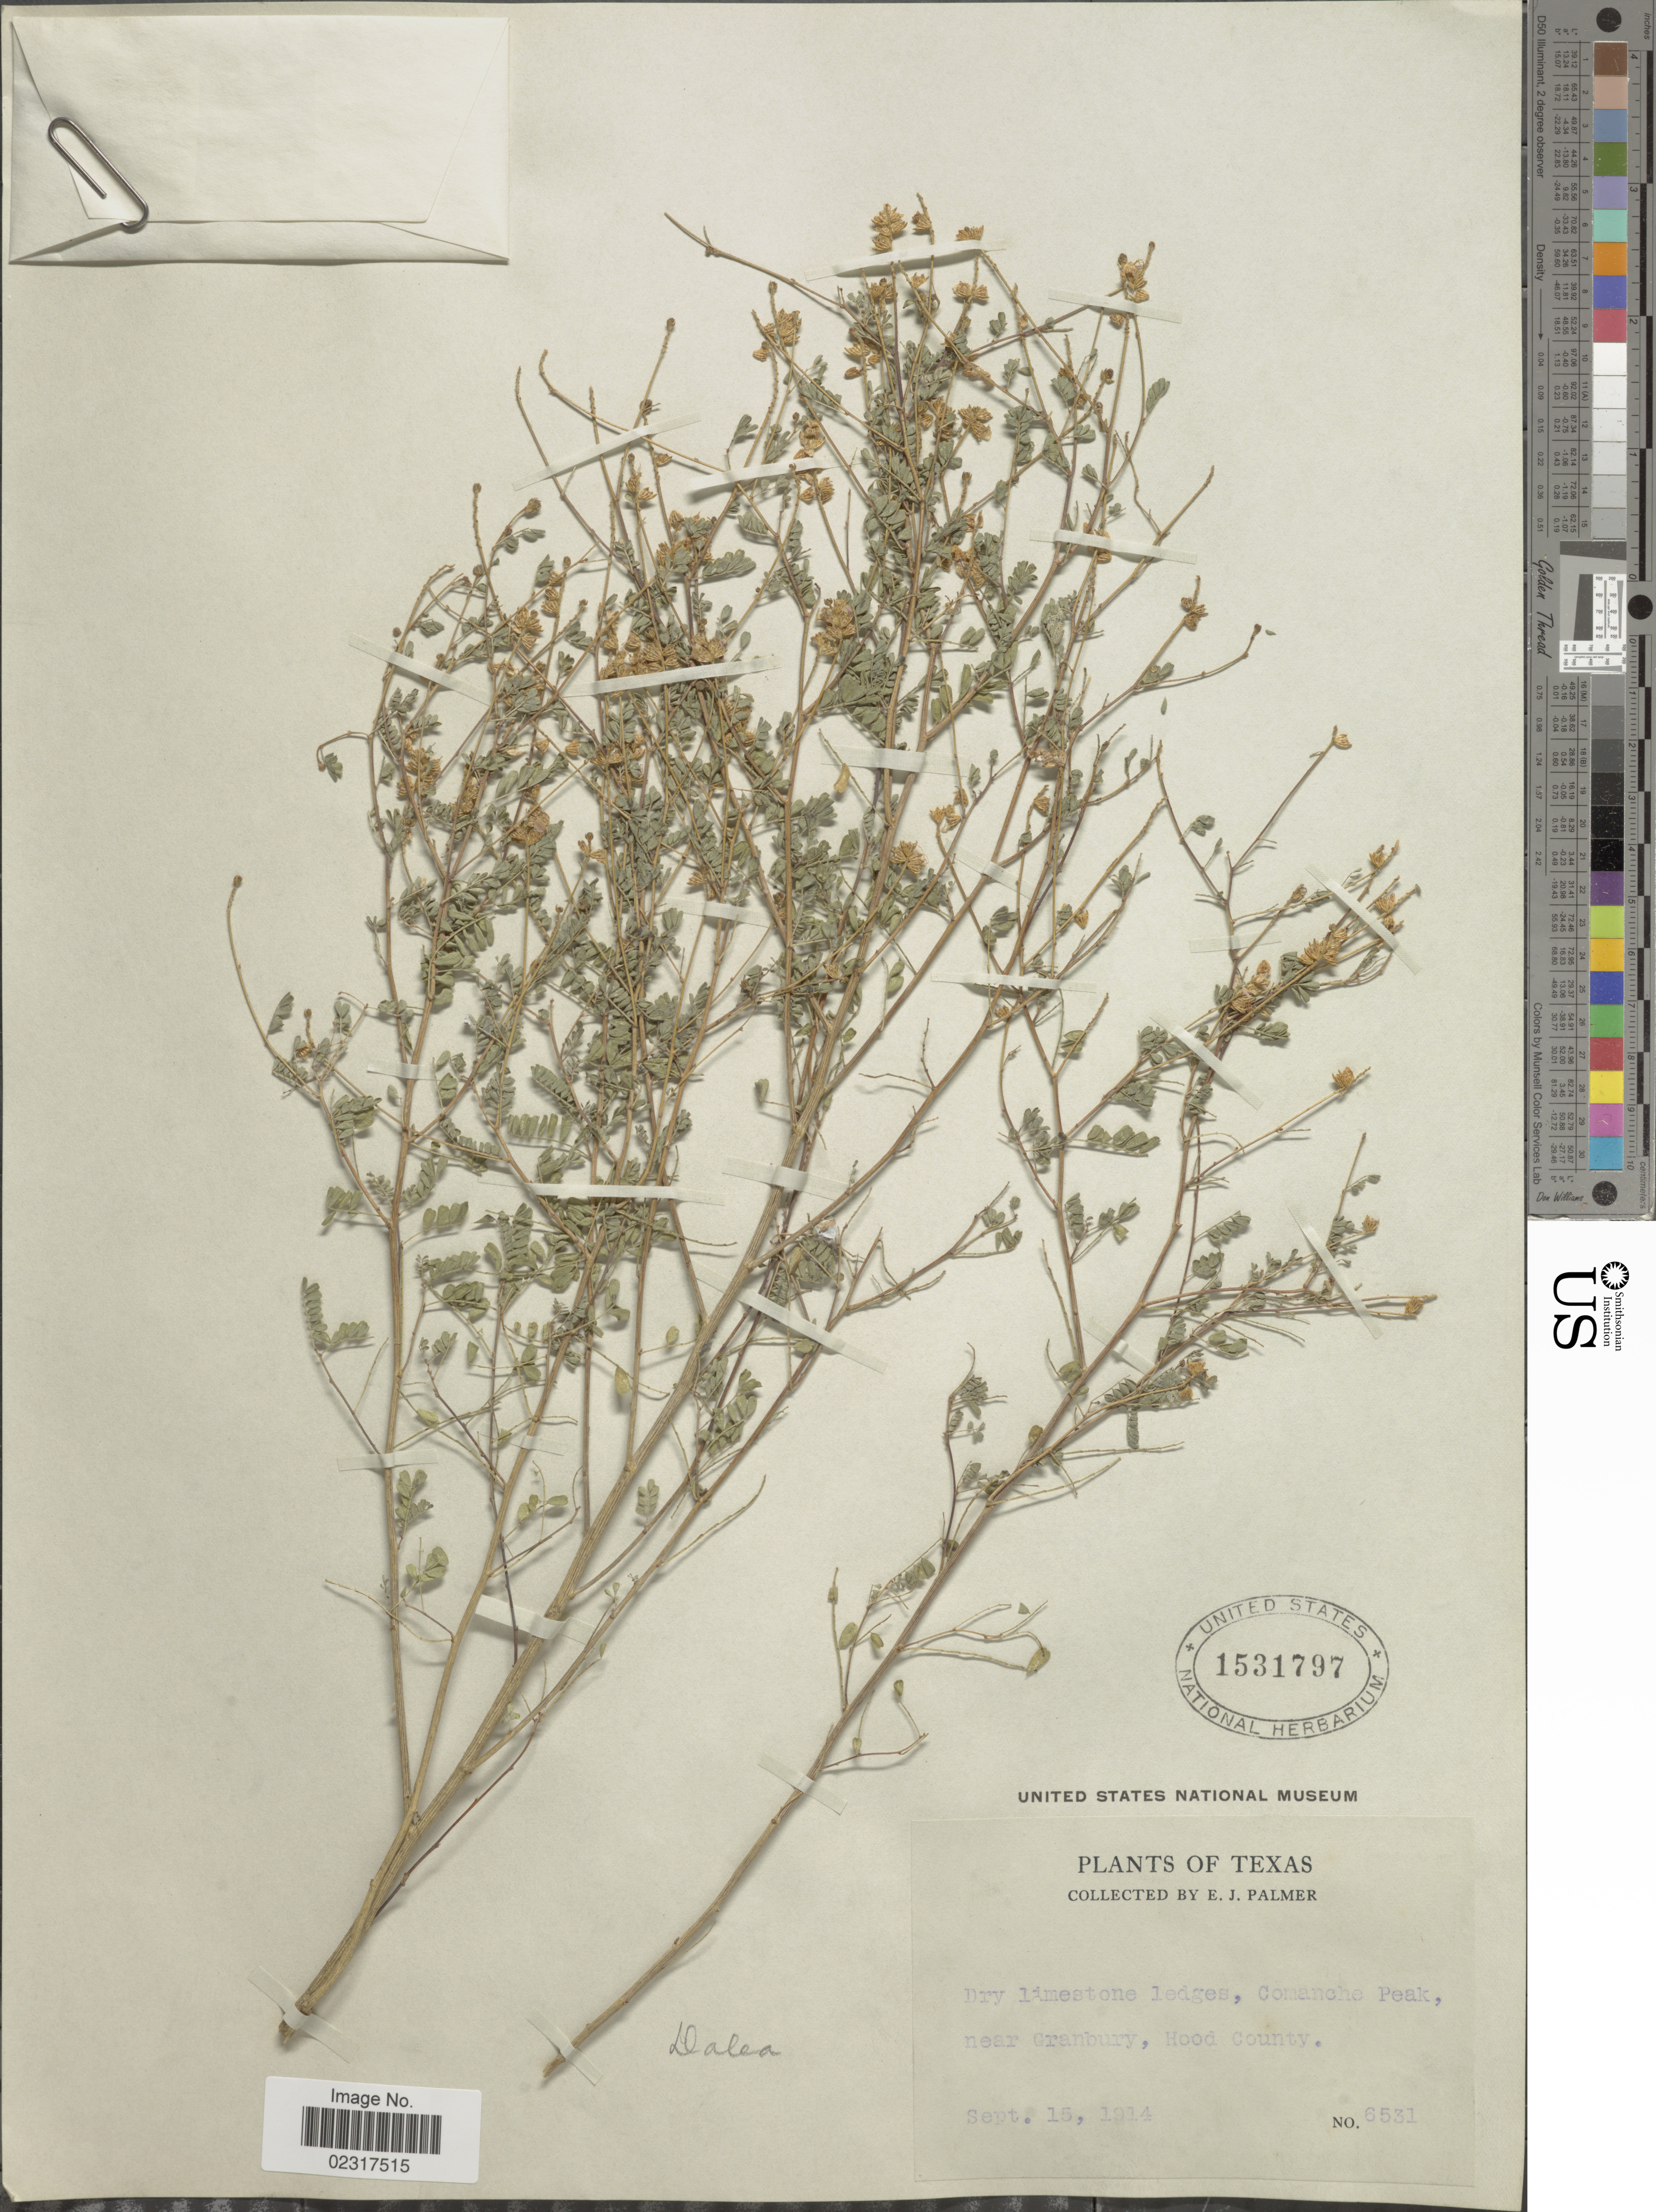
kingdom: Plantae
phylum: Tracheophyta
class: Magnoliopsida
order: Fabales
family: Fabaceae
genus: Dalea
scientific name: Dalea frutescens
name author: A. Gray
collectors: E. J. Palmer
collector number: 6531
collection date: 1914-09-15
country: United States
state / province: Texas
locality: Comanche Peak, near Cranbury, Hood County.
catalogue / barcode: US 1531797